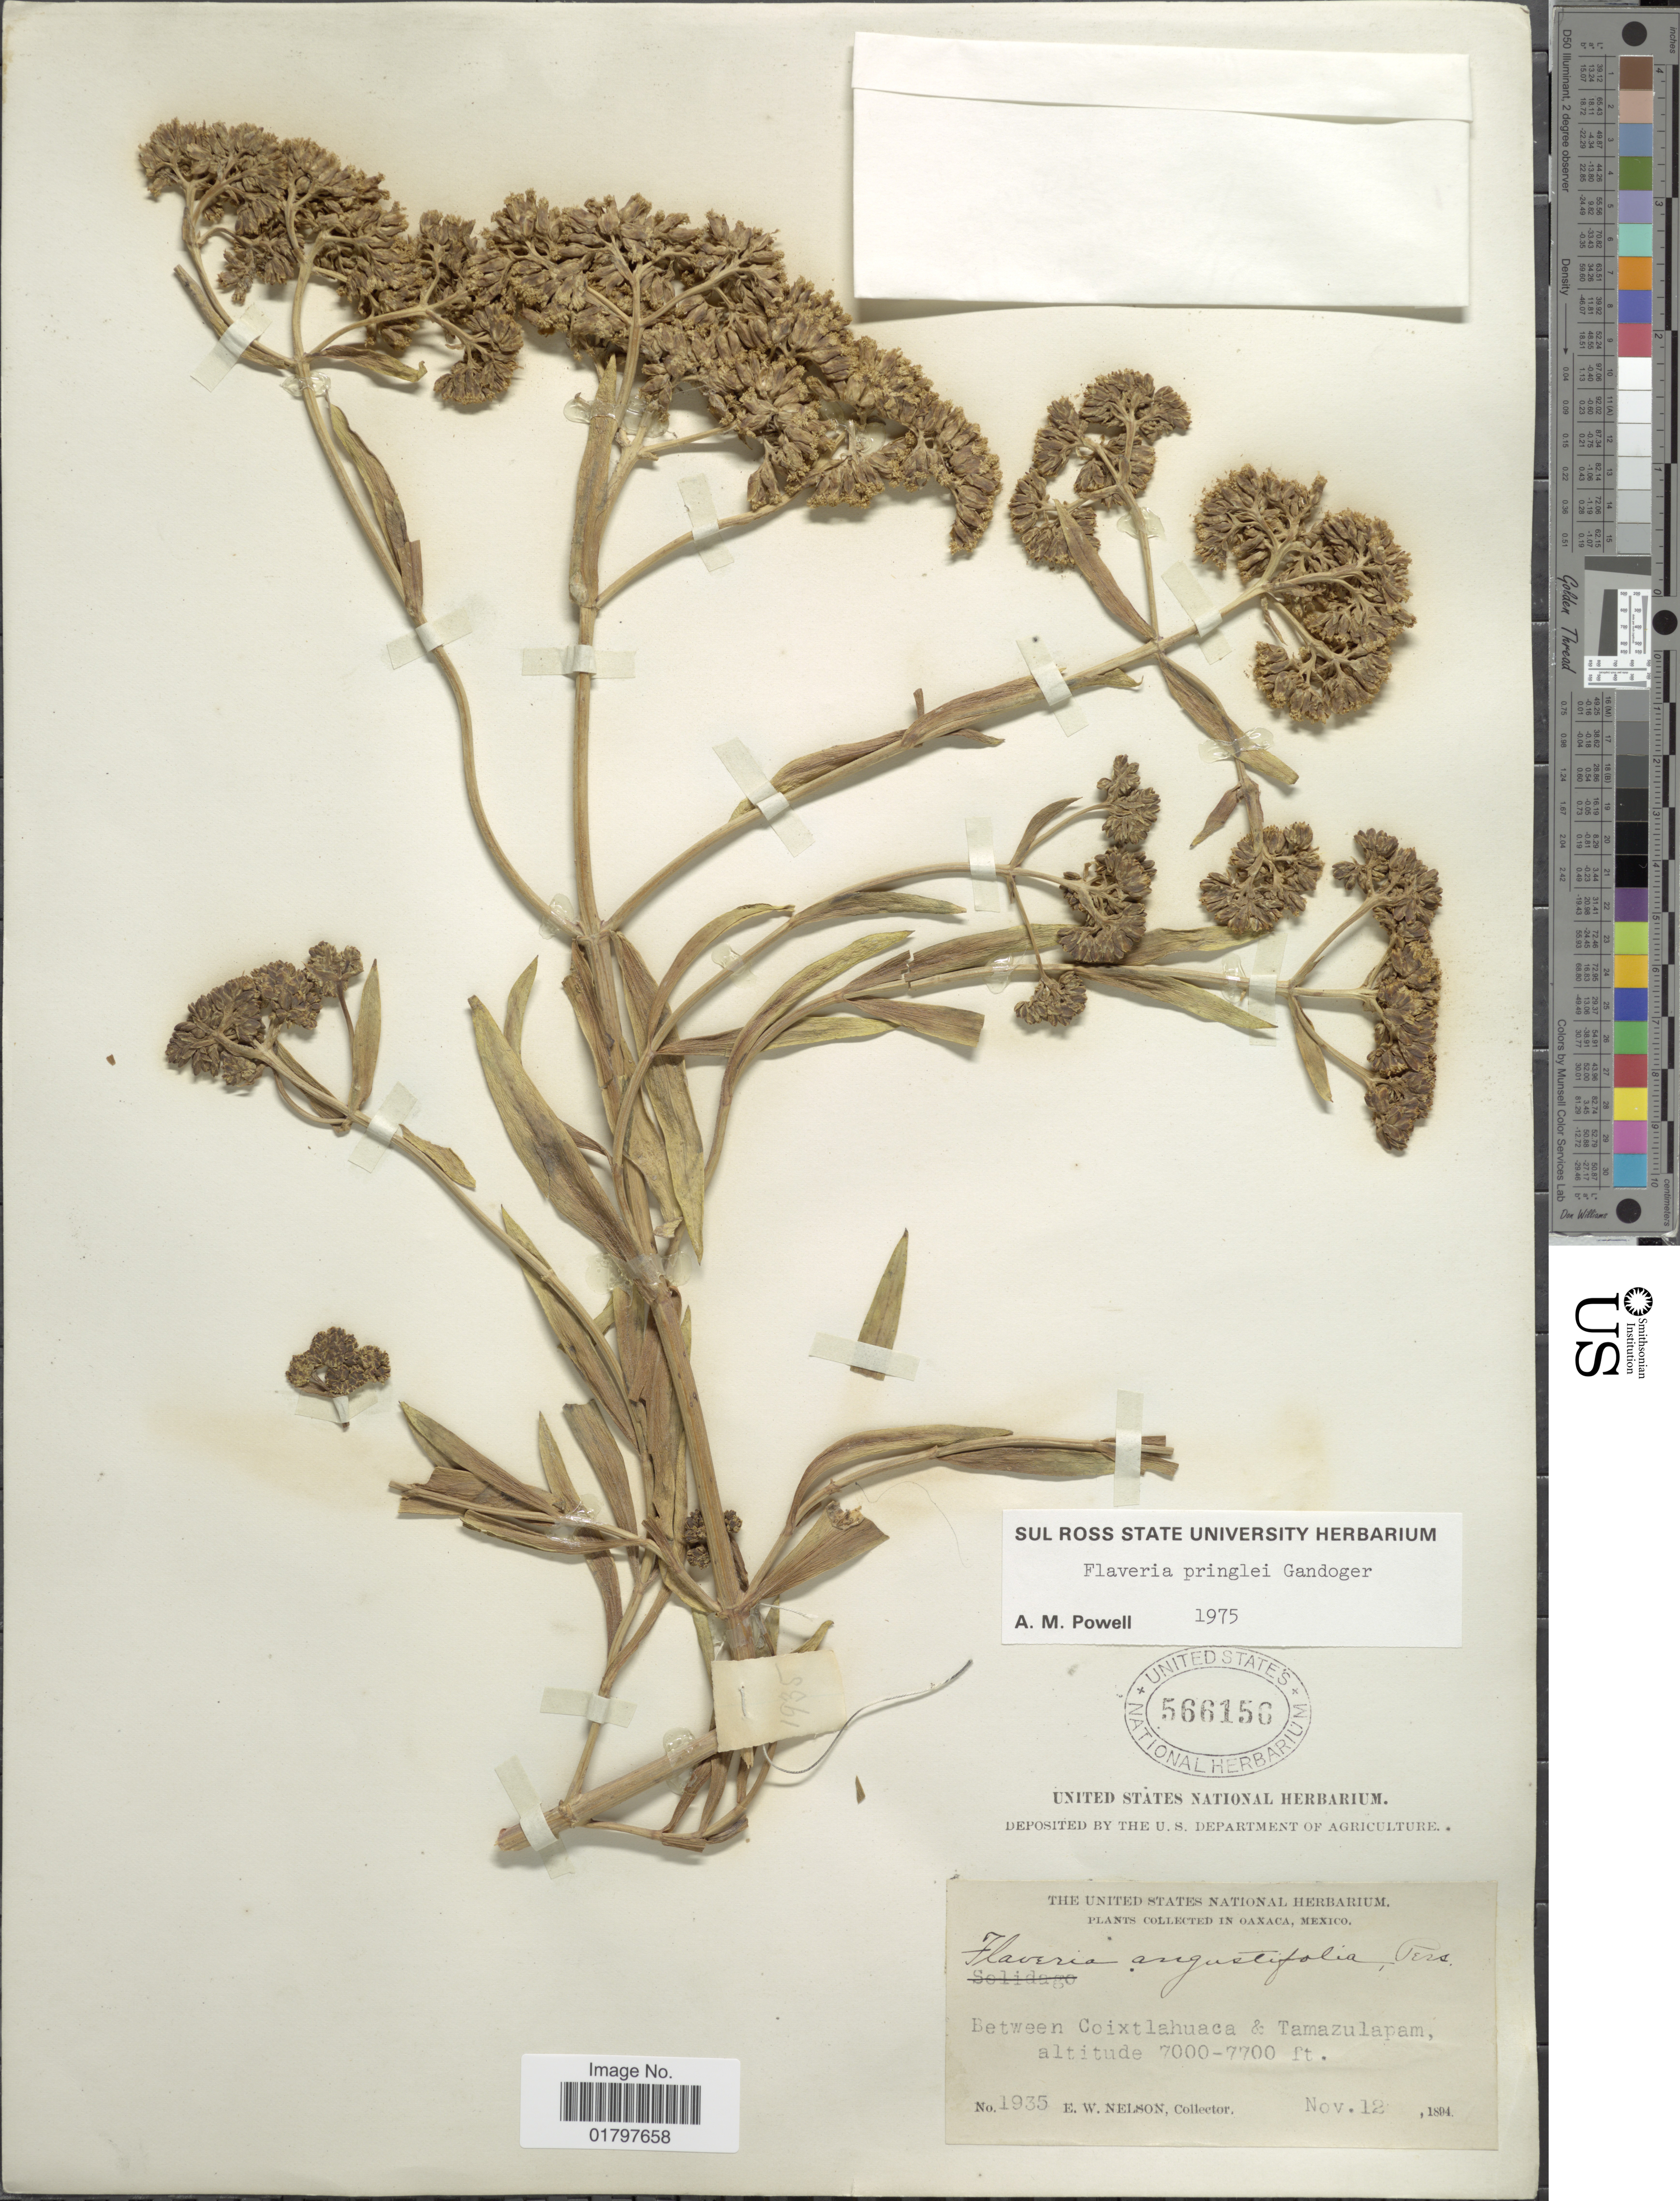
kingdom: Plantae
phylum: Tracheophyta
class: Magnoliopsida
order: Asterales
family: Asteraceae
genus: Flaveria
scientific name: Flaveria pringlei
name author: Gand.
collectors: E. W. Nelson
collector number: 1935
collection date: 1894-11-12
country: Mexico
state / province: Oaxaca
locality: Between Coixtlahuaca & Tamazulapam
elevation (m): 2134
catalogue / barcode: US 566156